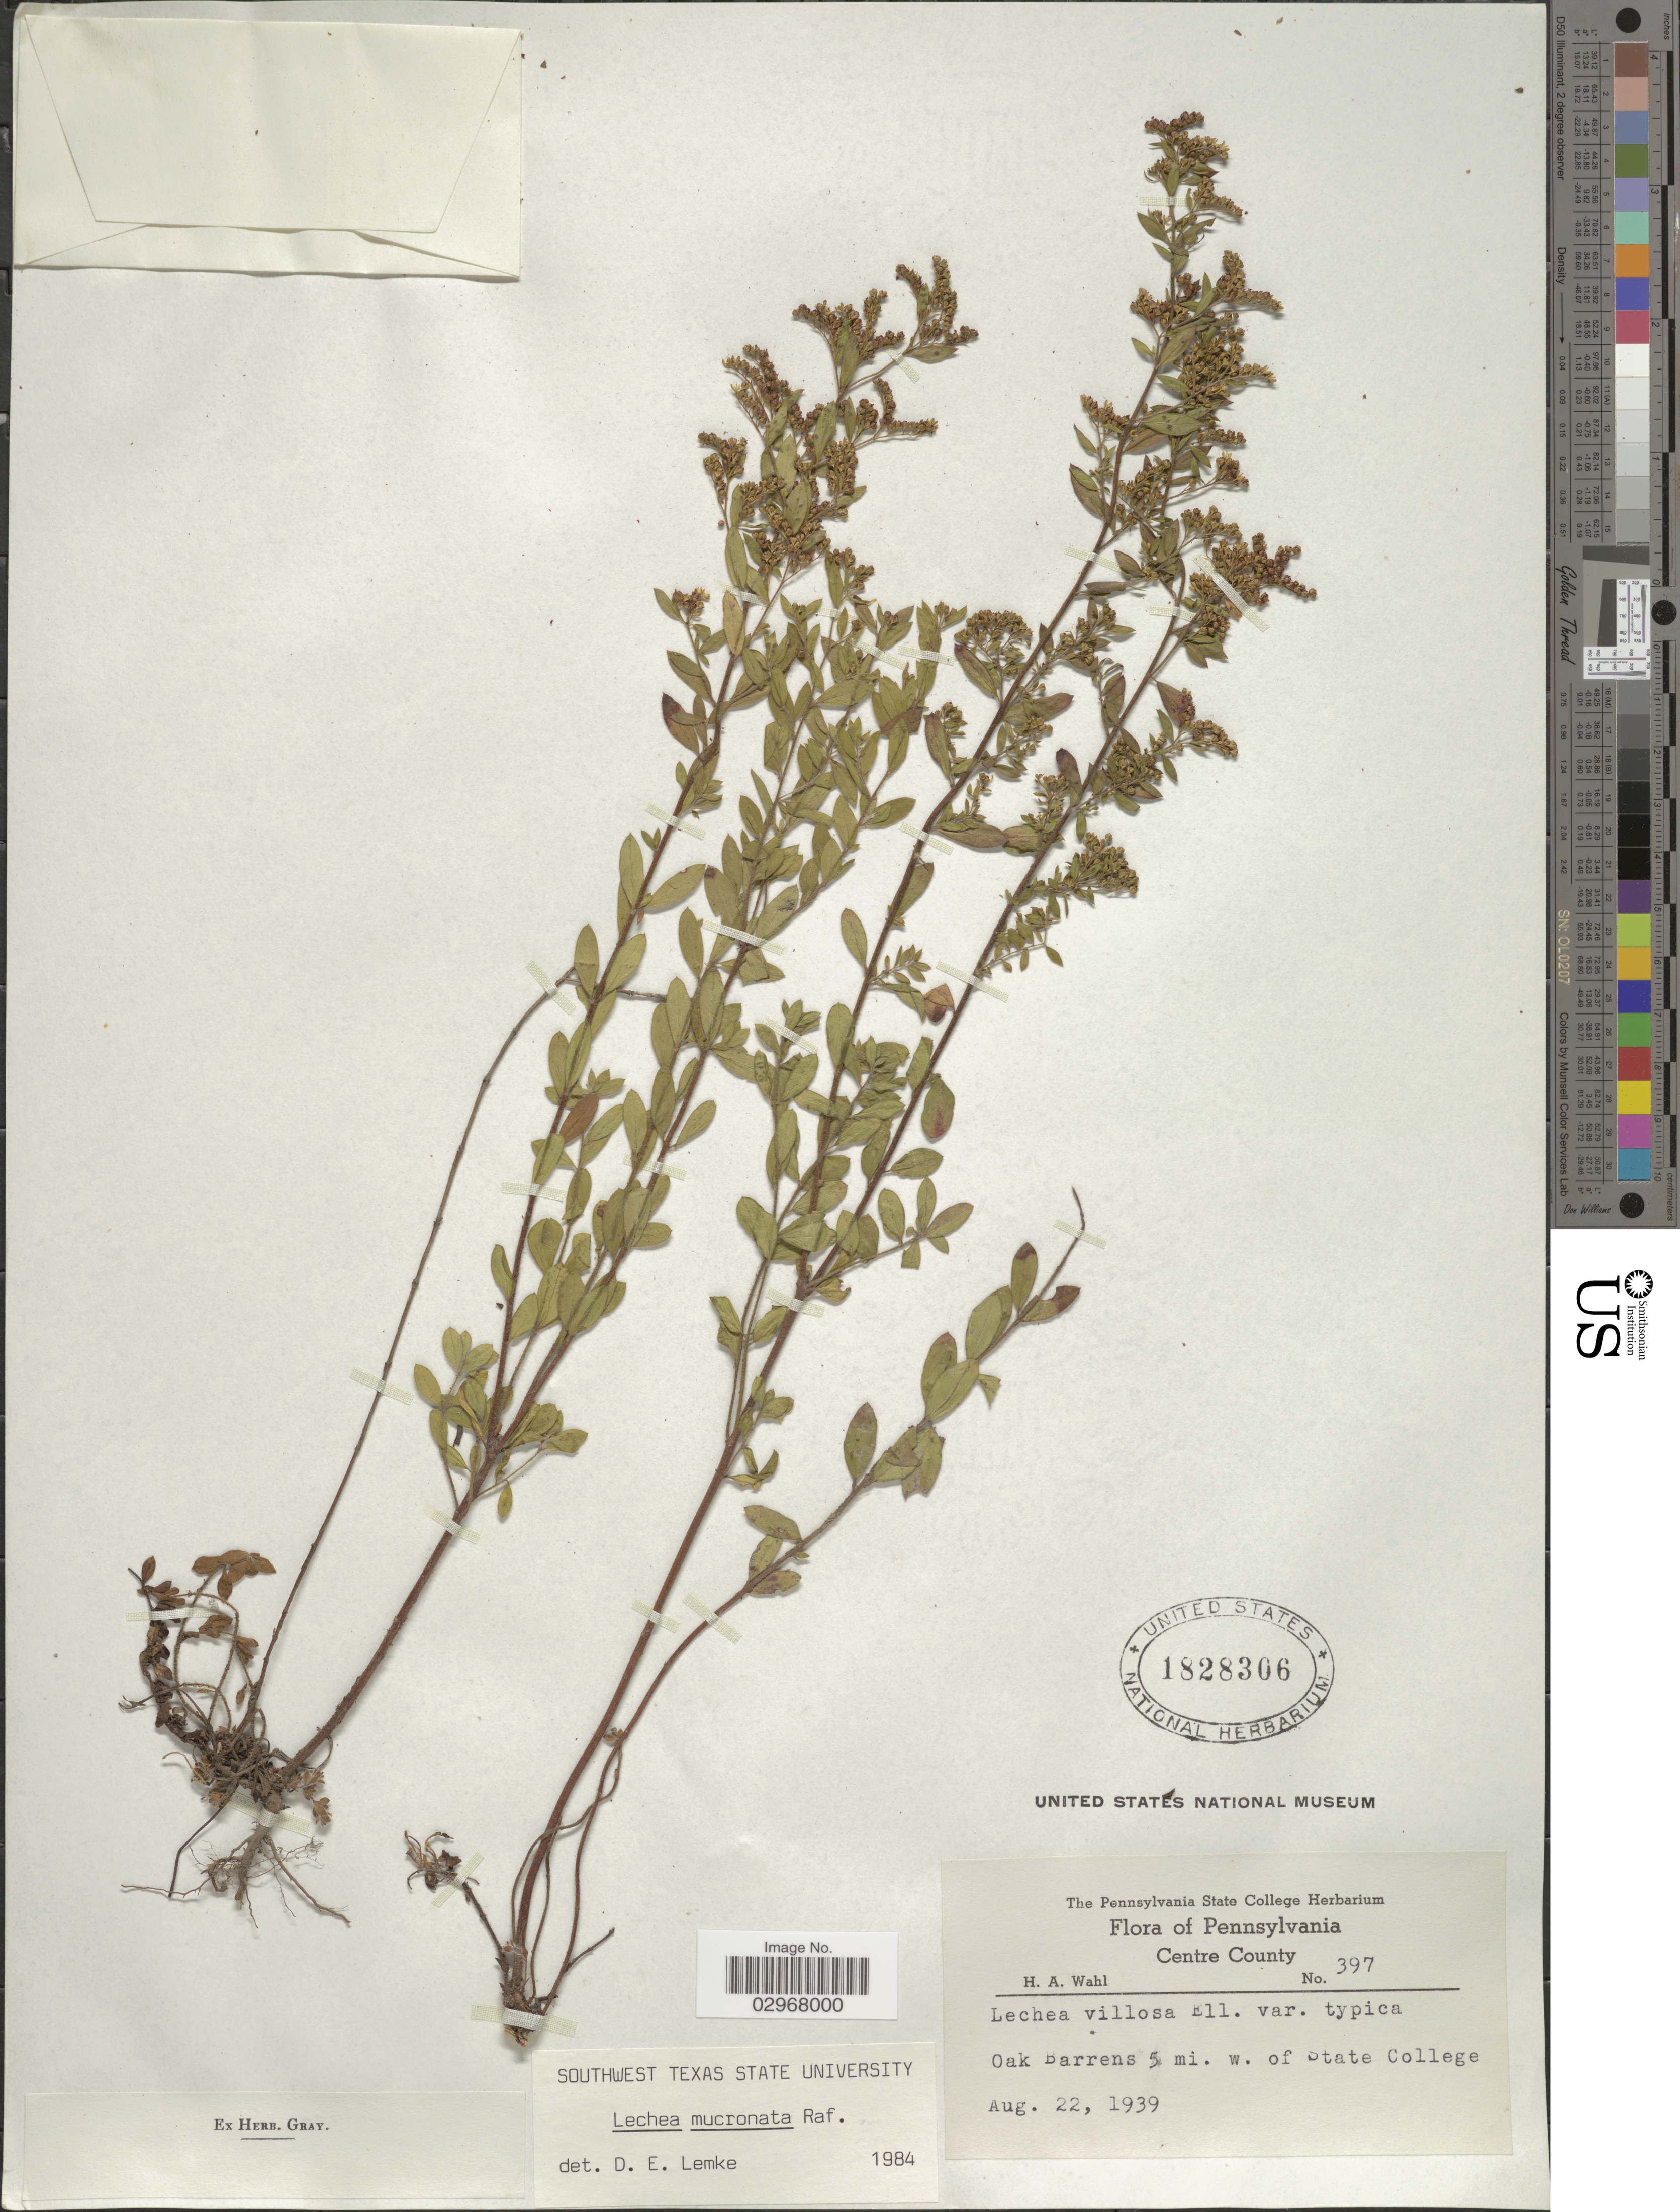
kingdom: Plantae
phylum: Tracheophyta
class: Magnoliopsida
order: Malvales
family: Cistaceae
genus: Lechea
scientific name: Lechea mucronata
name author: Raf.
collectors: H. A. Wahl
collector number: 397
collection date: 1939-08-22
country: United States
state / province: Pennsylvania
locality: Centre County. Oak Barrens 5 mi. w. of State College.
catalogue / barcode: US 1828306